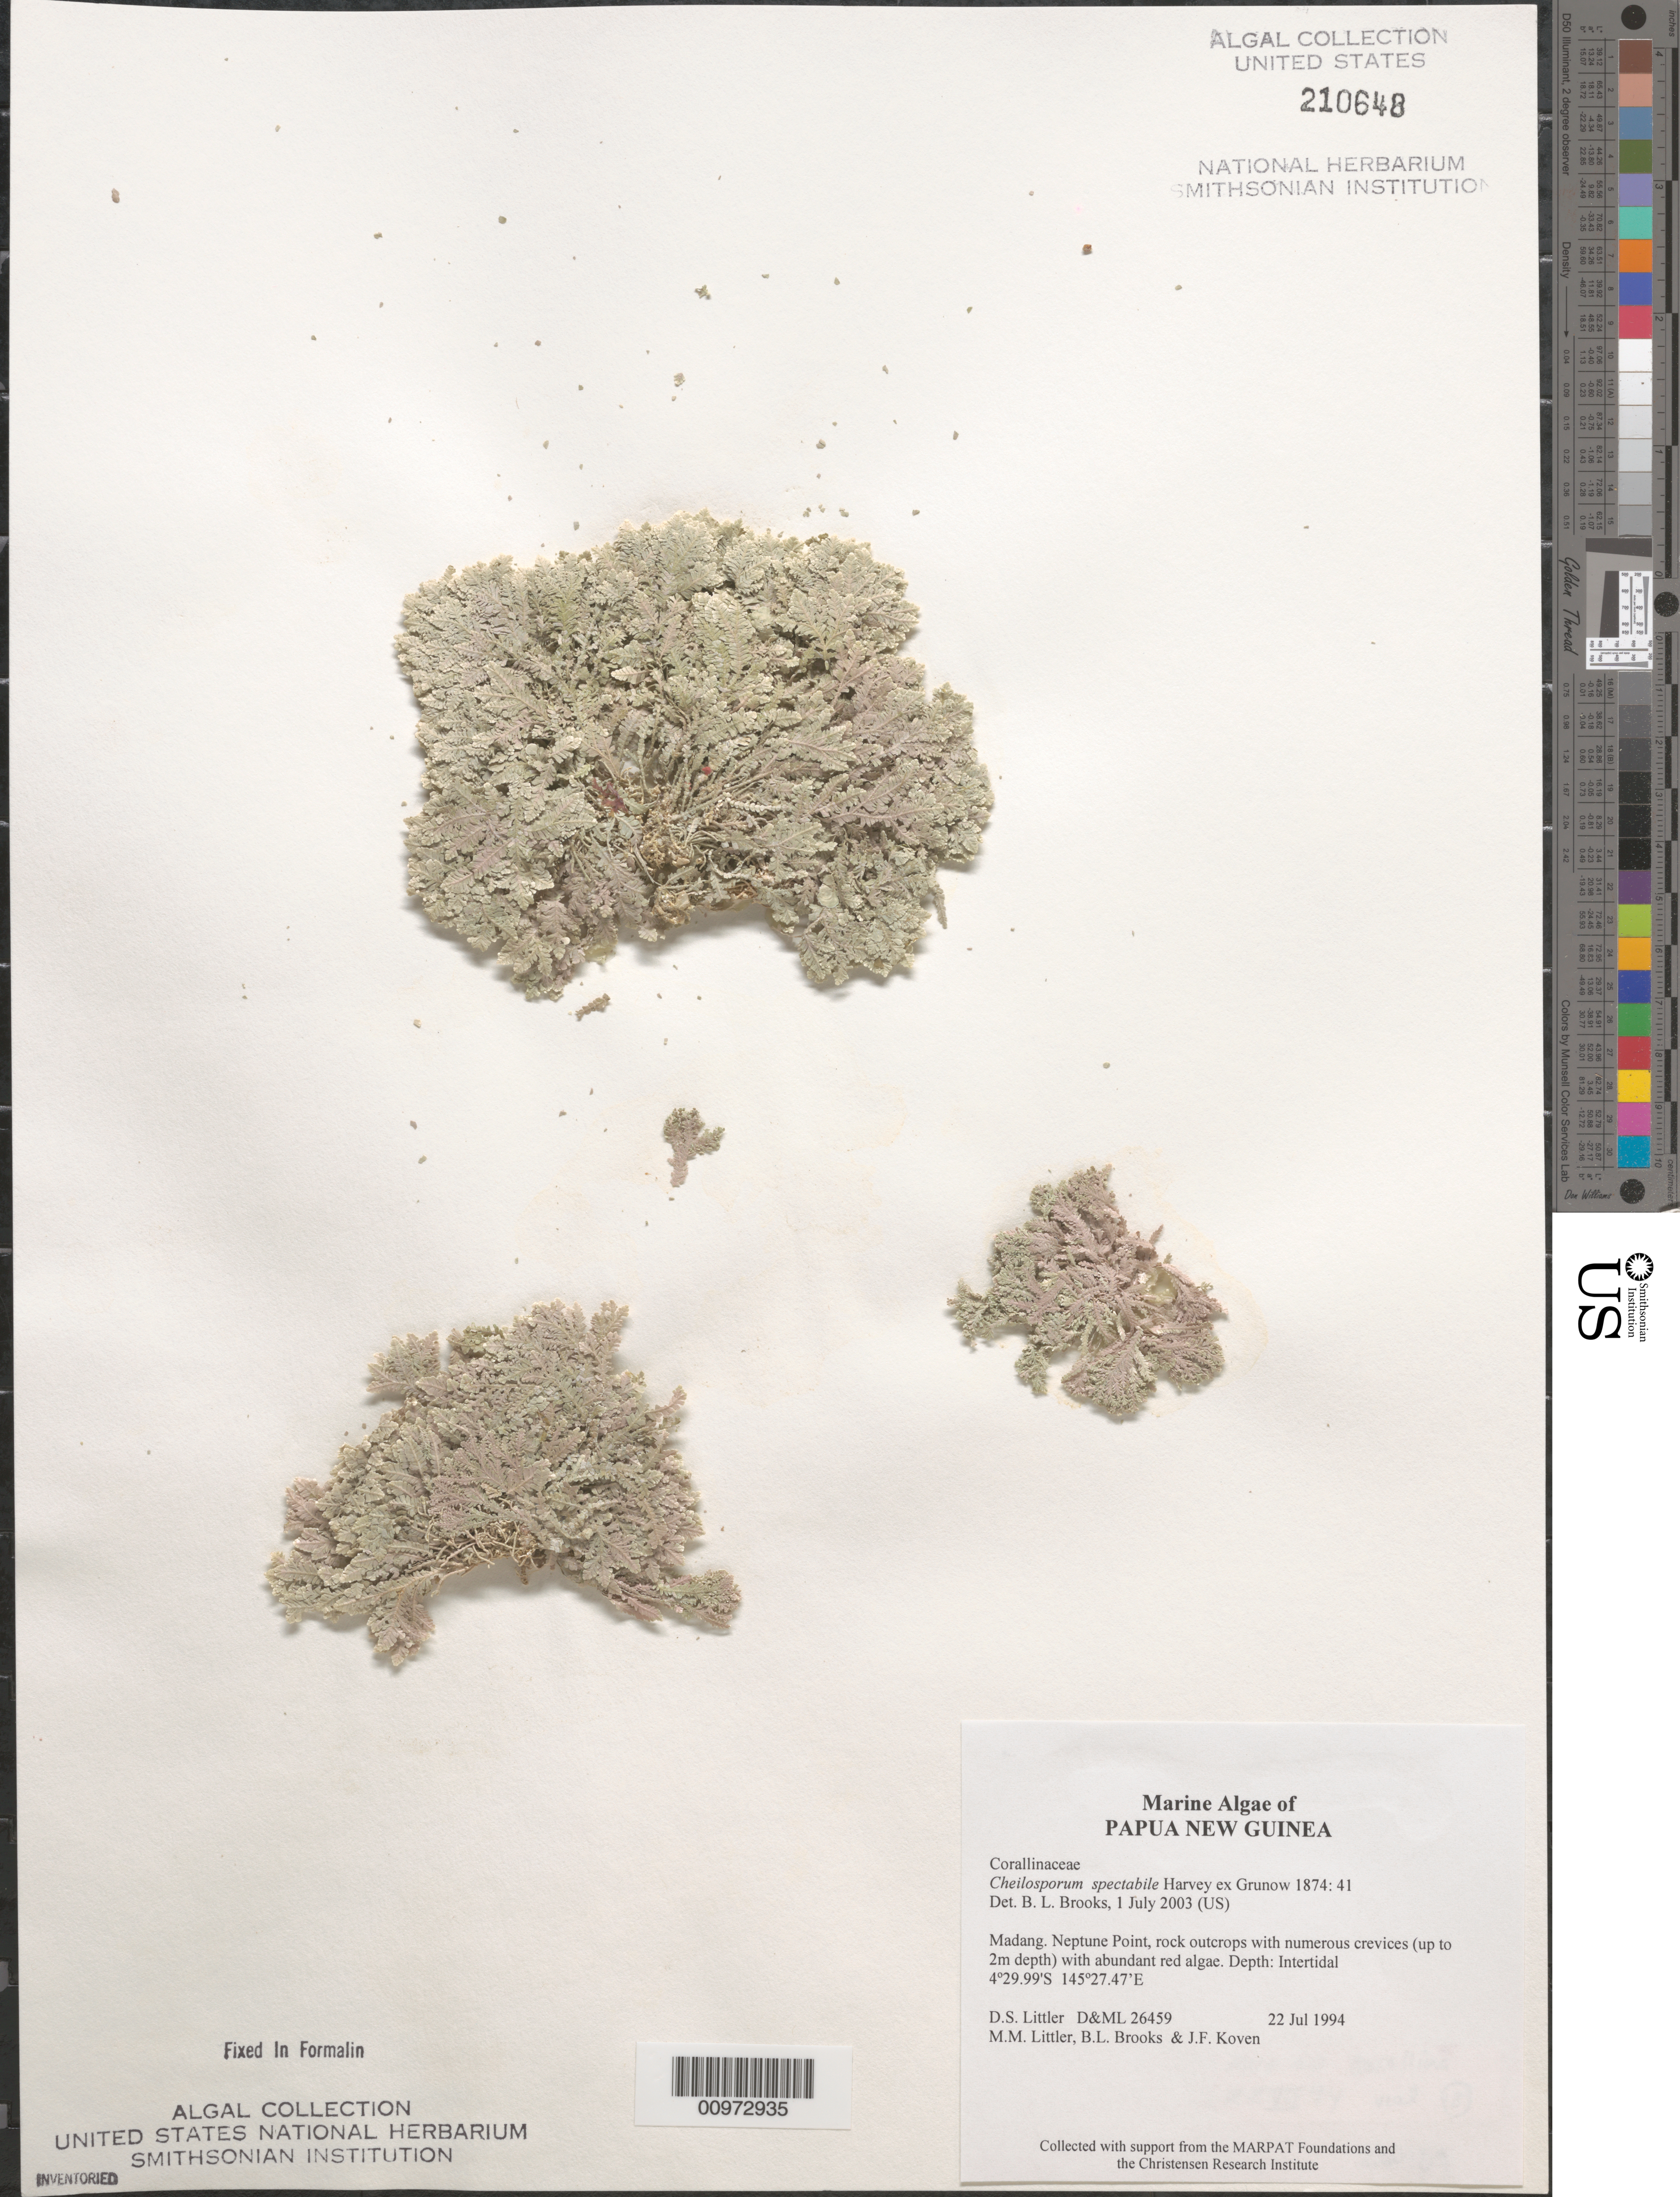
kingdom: Plantae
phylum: Rhodophyta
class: Florideophyceae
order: Corallinales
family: Corallinaceae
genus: Jania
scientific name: Jania spectabilis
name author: (Harvey ex Grunow) J.H. Kim et al.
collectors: D. S. Littler, M. M. Littler, B. Brooks & J. Koven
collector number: D&ML 26459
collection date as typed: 22 Jul 1994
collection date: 1994-07-22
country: Papua New Guinea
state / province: Madang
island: New Guinea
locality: Neptune Point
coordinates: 4 29.99'S, 145 27.47'E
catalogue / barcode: US 210648